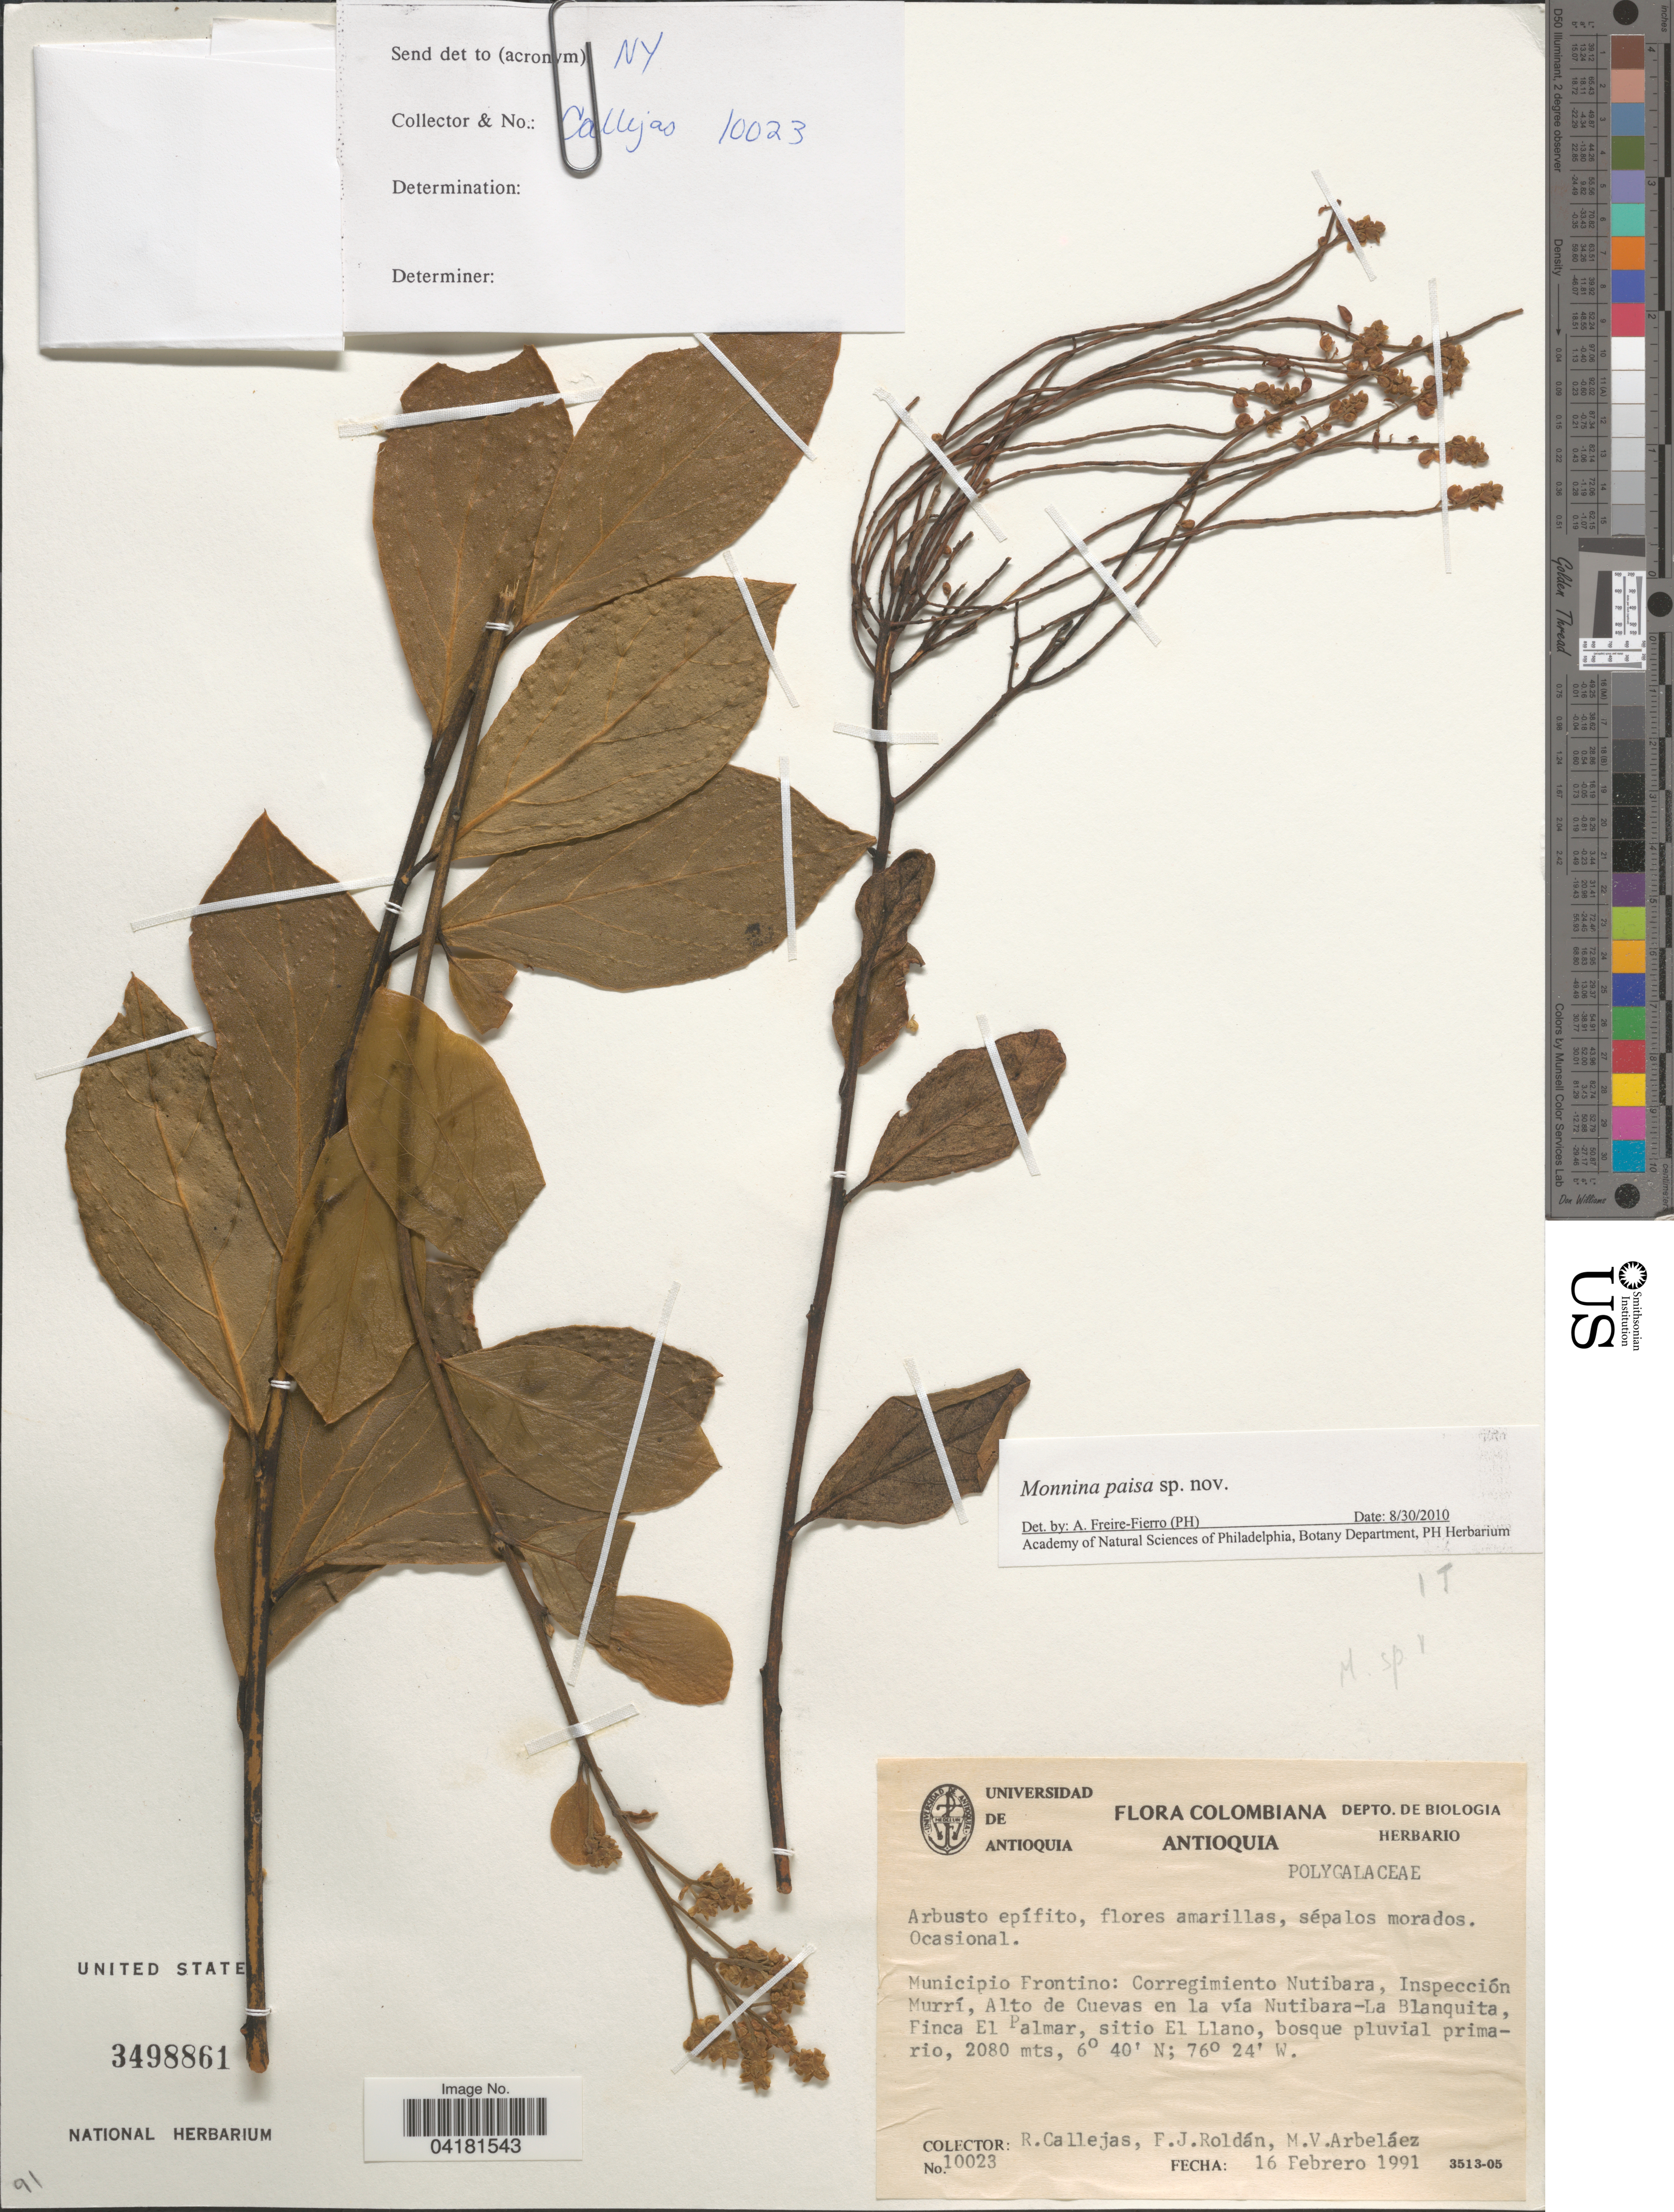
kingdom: Plantae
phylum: Tracheophyta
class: Magnoliopsida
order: Fabales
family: Polygalaceae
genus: Monnina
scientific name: Monnina paisa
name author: Freire-Fierro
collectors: R. Callejas, F. J. Roldán & M. Arbelaez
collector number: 10023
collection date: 1991-02-16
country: Colombia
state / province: Antioquia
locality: Municipio Frontino: Corregimiento Nutibara, Inspección Murrí, Alto de Cuevas en la vía Nutibara-La Blanquita, Fina El Palmar, sitio El Llano, bosque pluvial primario.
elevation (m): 2080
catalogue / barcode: US 3498861